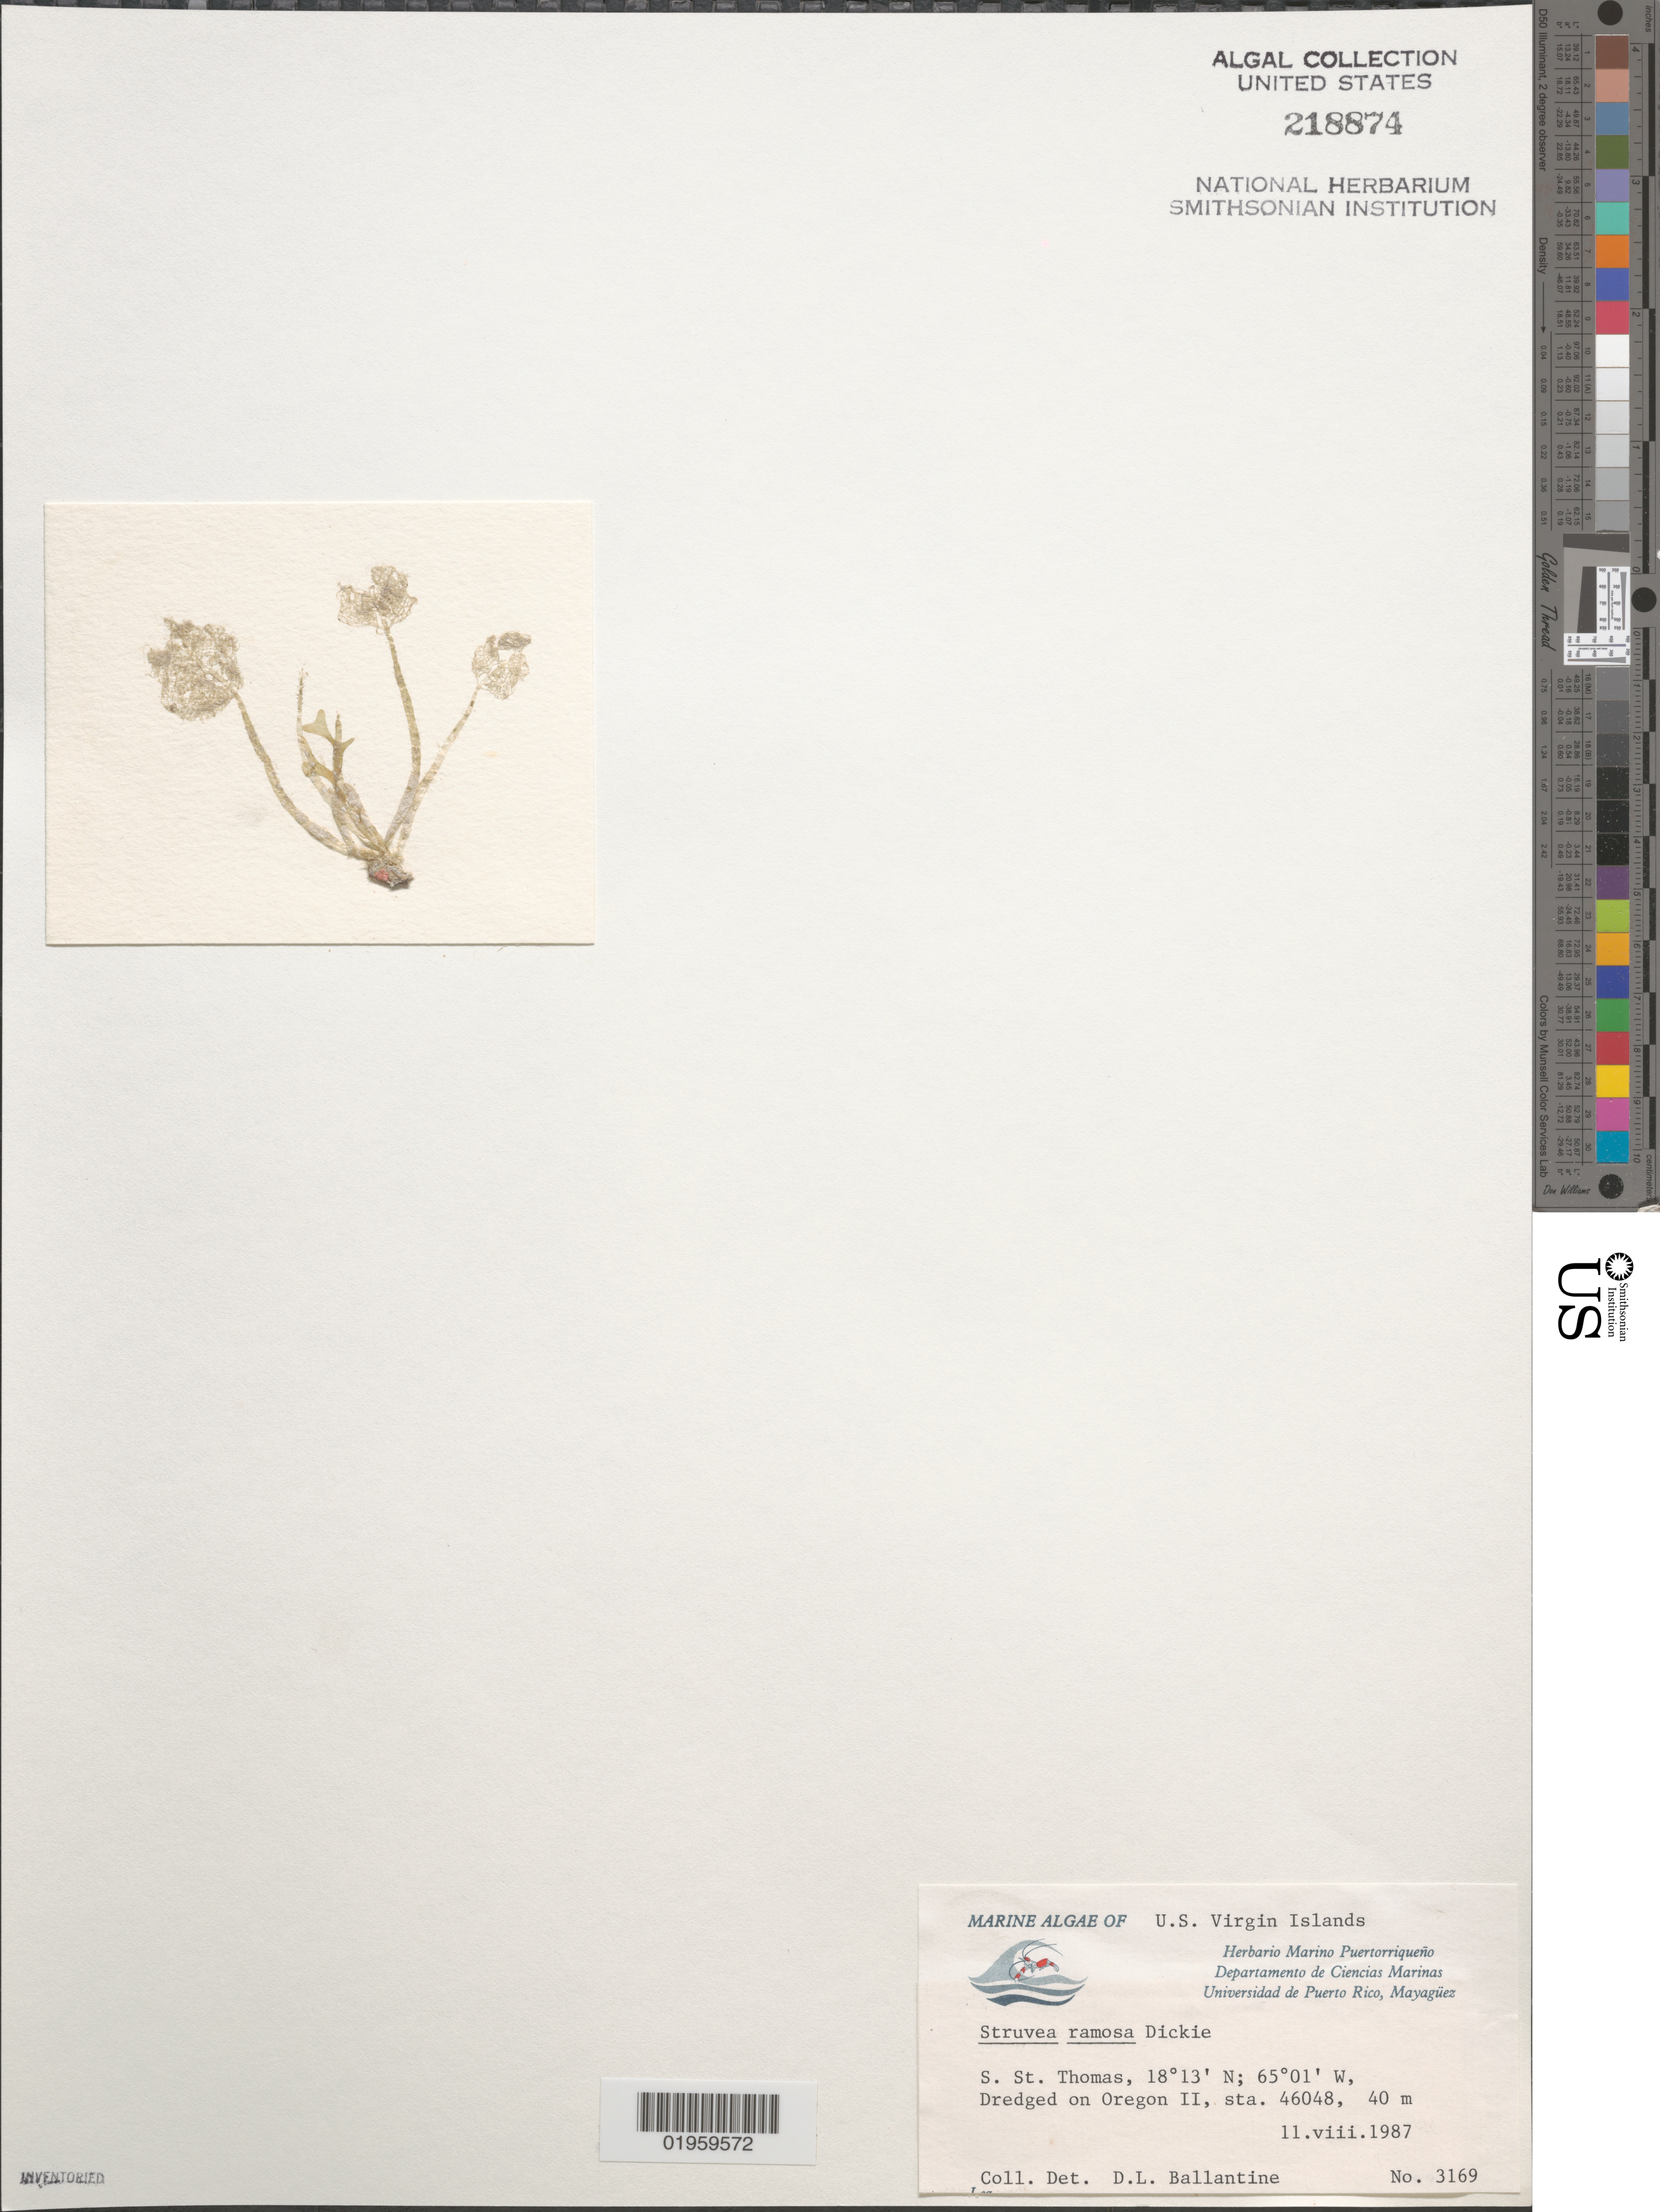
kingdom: Plantae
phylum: Chlorophyta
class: Ulvophyceae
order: Siphonocladales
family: Boodleaceae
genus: Phyllodictyon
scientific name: Phyllodictyon pulcherrimum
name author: J.E. Gray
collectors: D.L. Ballantine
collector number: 3169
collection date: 1987-08-11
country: U.S. Virgin Islands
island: St. Thomas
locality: Dredged on Oregon II, sta. 46048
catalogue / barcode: US 218874